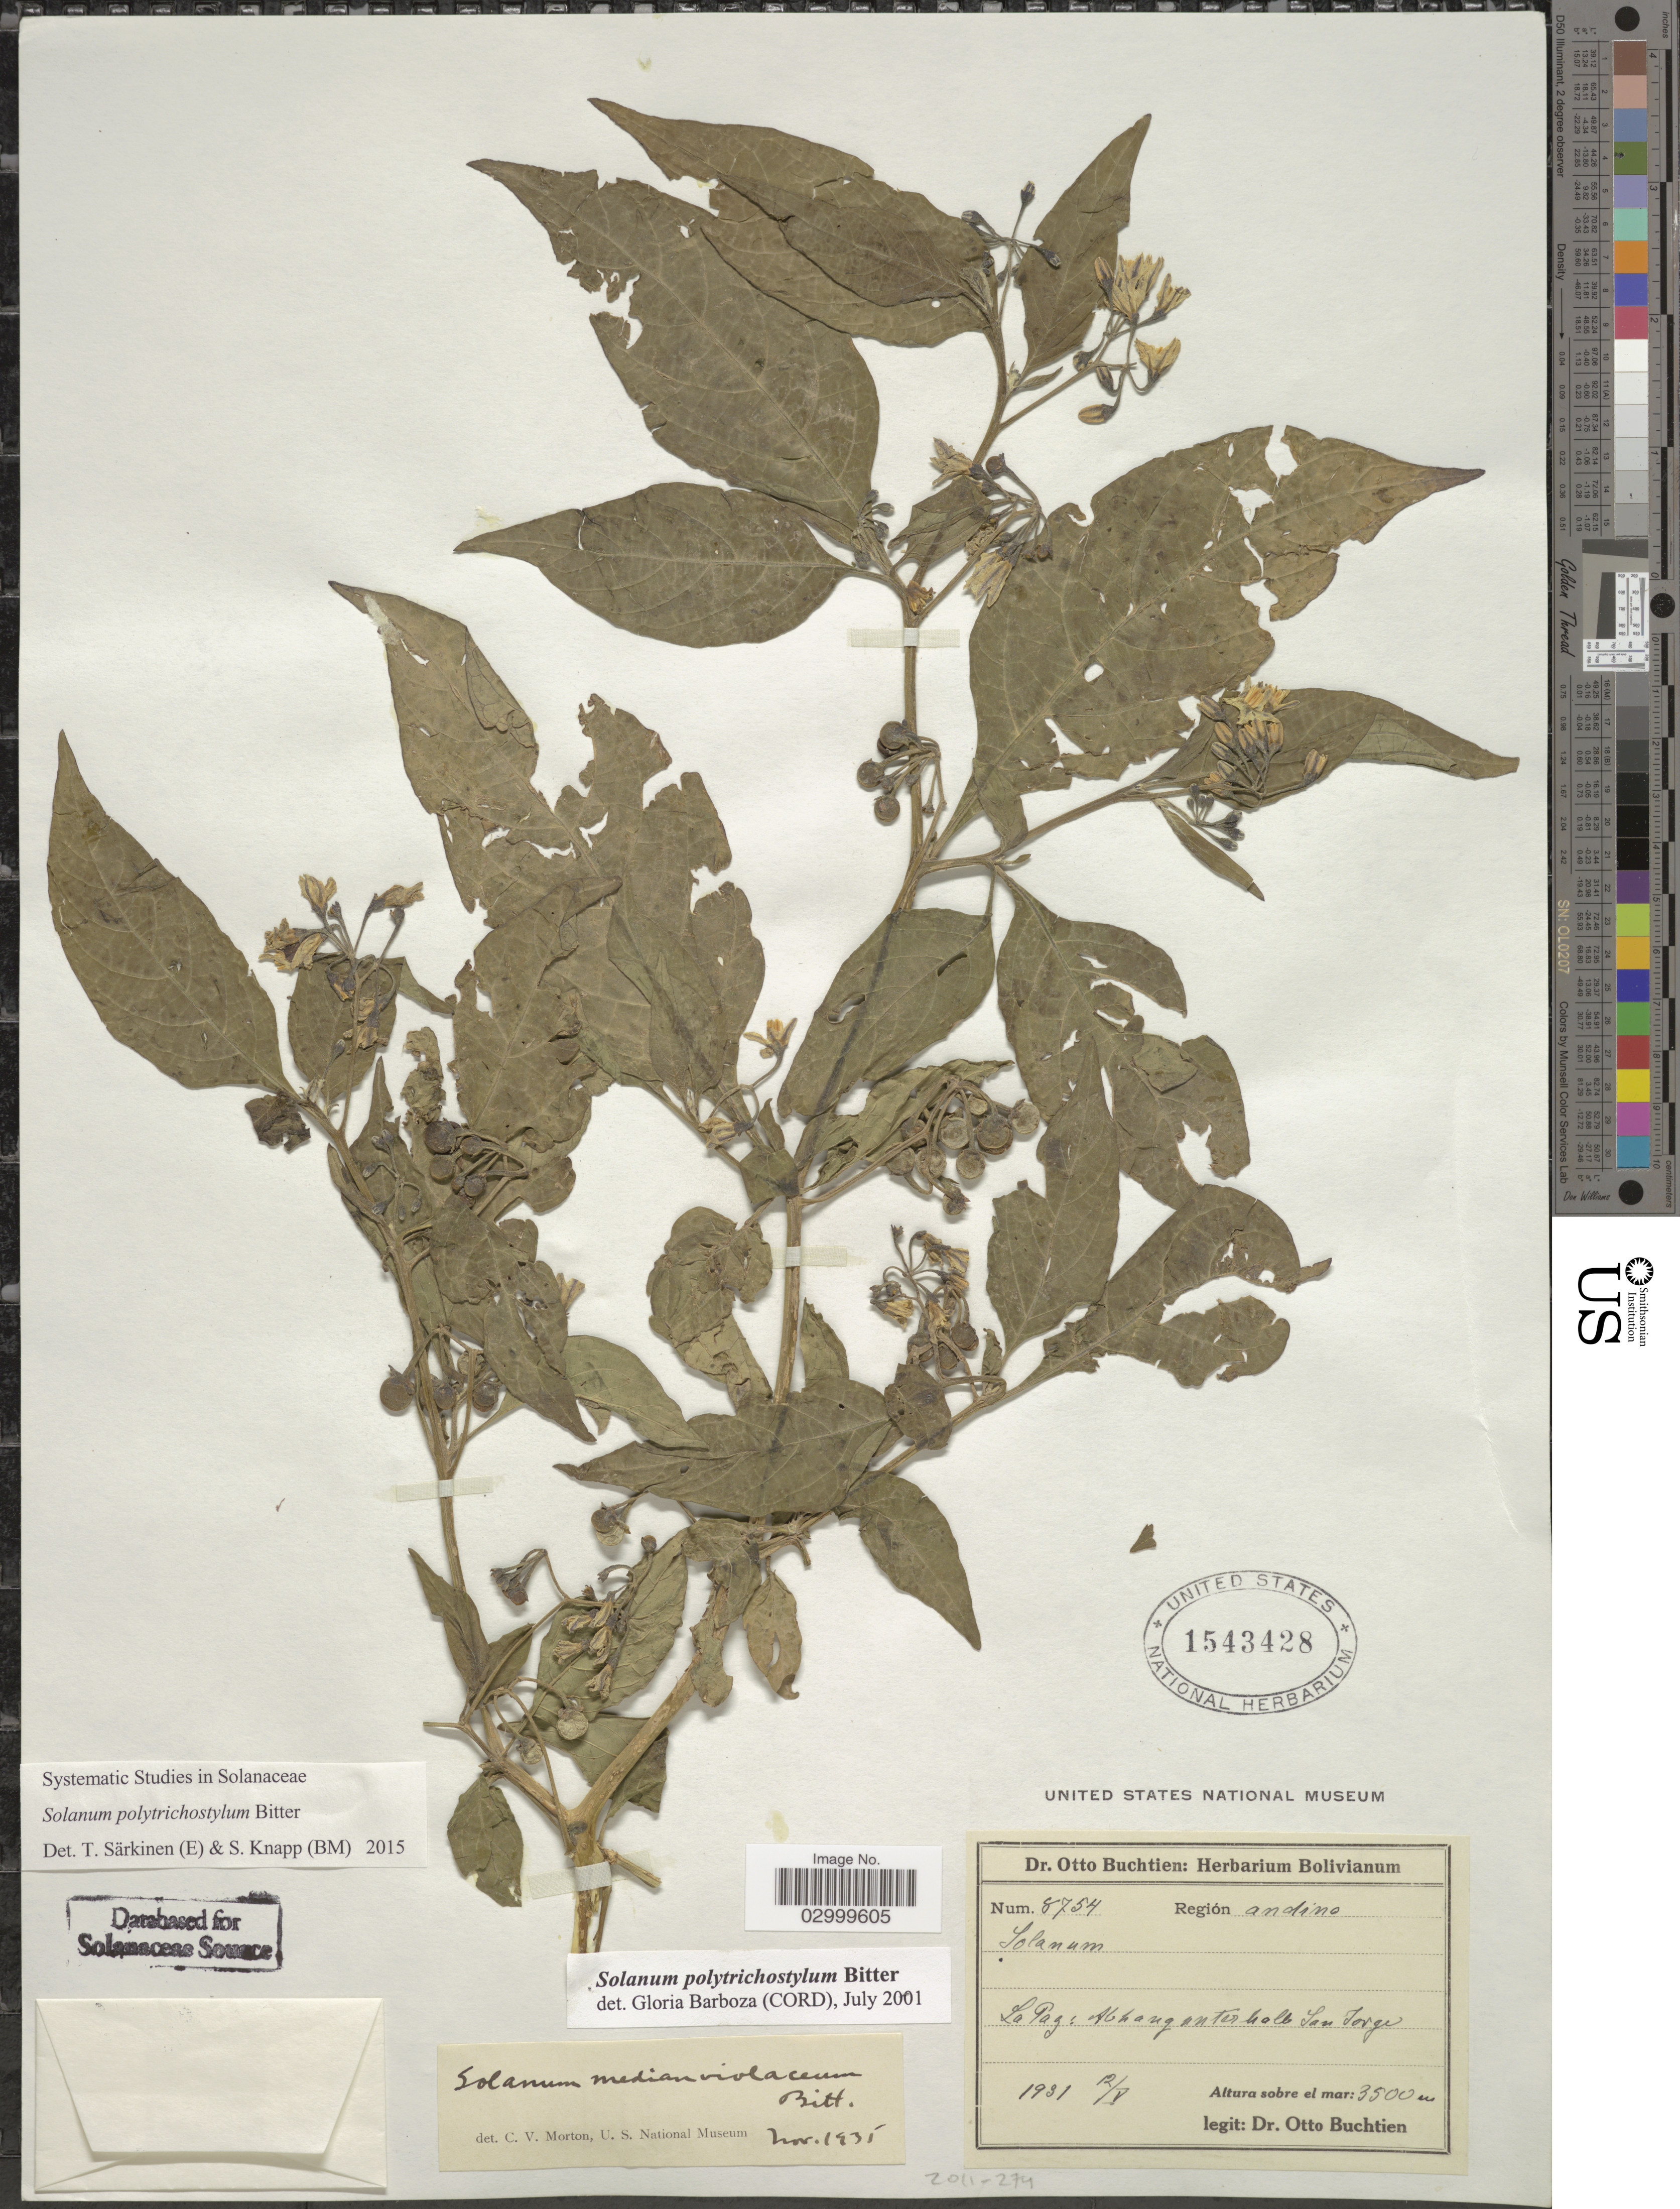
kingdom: Plantae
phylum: Tracheophyta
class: Magnoliopsida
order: Solanales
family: Solanaceae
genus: Solanum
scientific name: Solanum polytrichostylum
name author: Bitter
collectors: O. Buchtien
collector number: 8754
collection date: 1931-05-12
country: Bolivia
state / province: La Paz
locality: Región: andina, Abhang unterhalb San Jorge.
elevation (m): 3500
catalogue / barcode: US 1543428